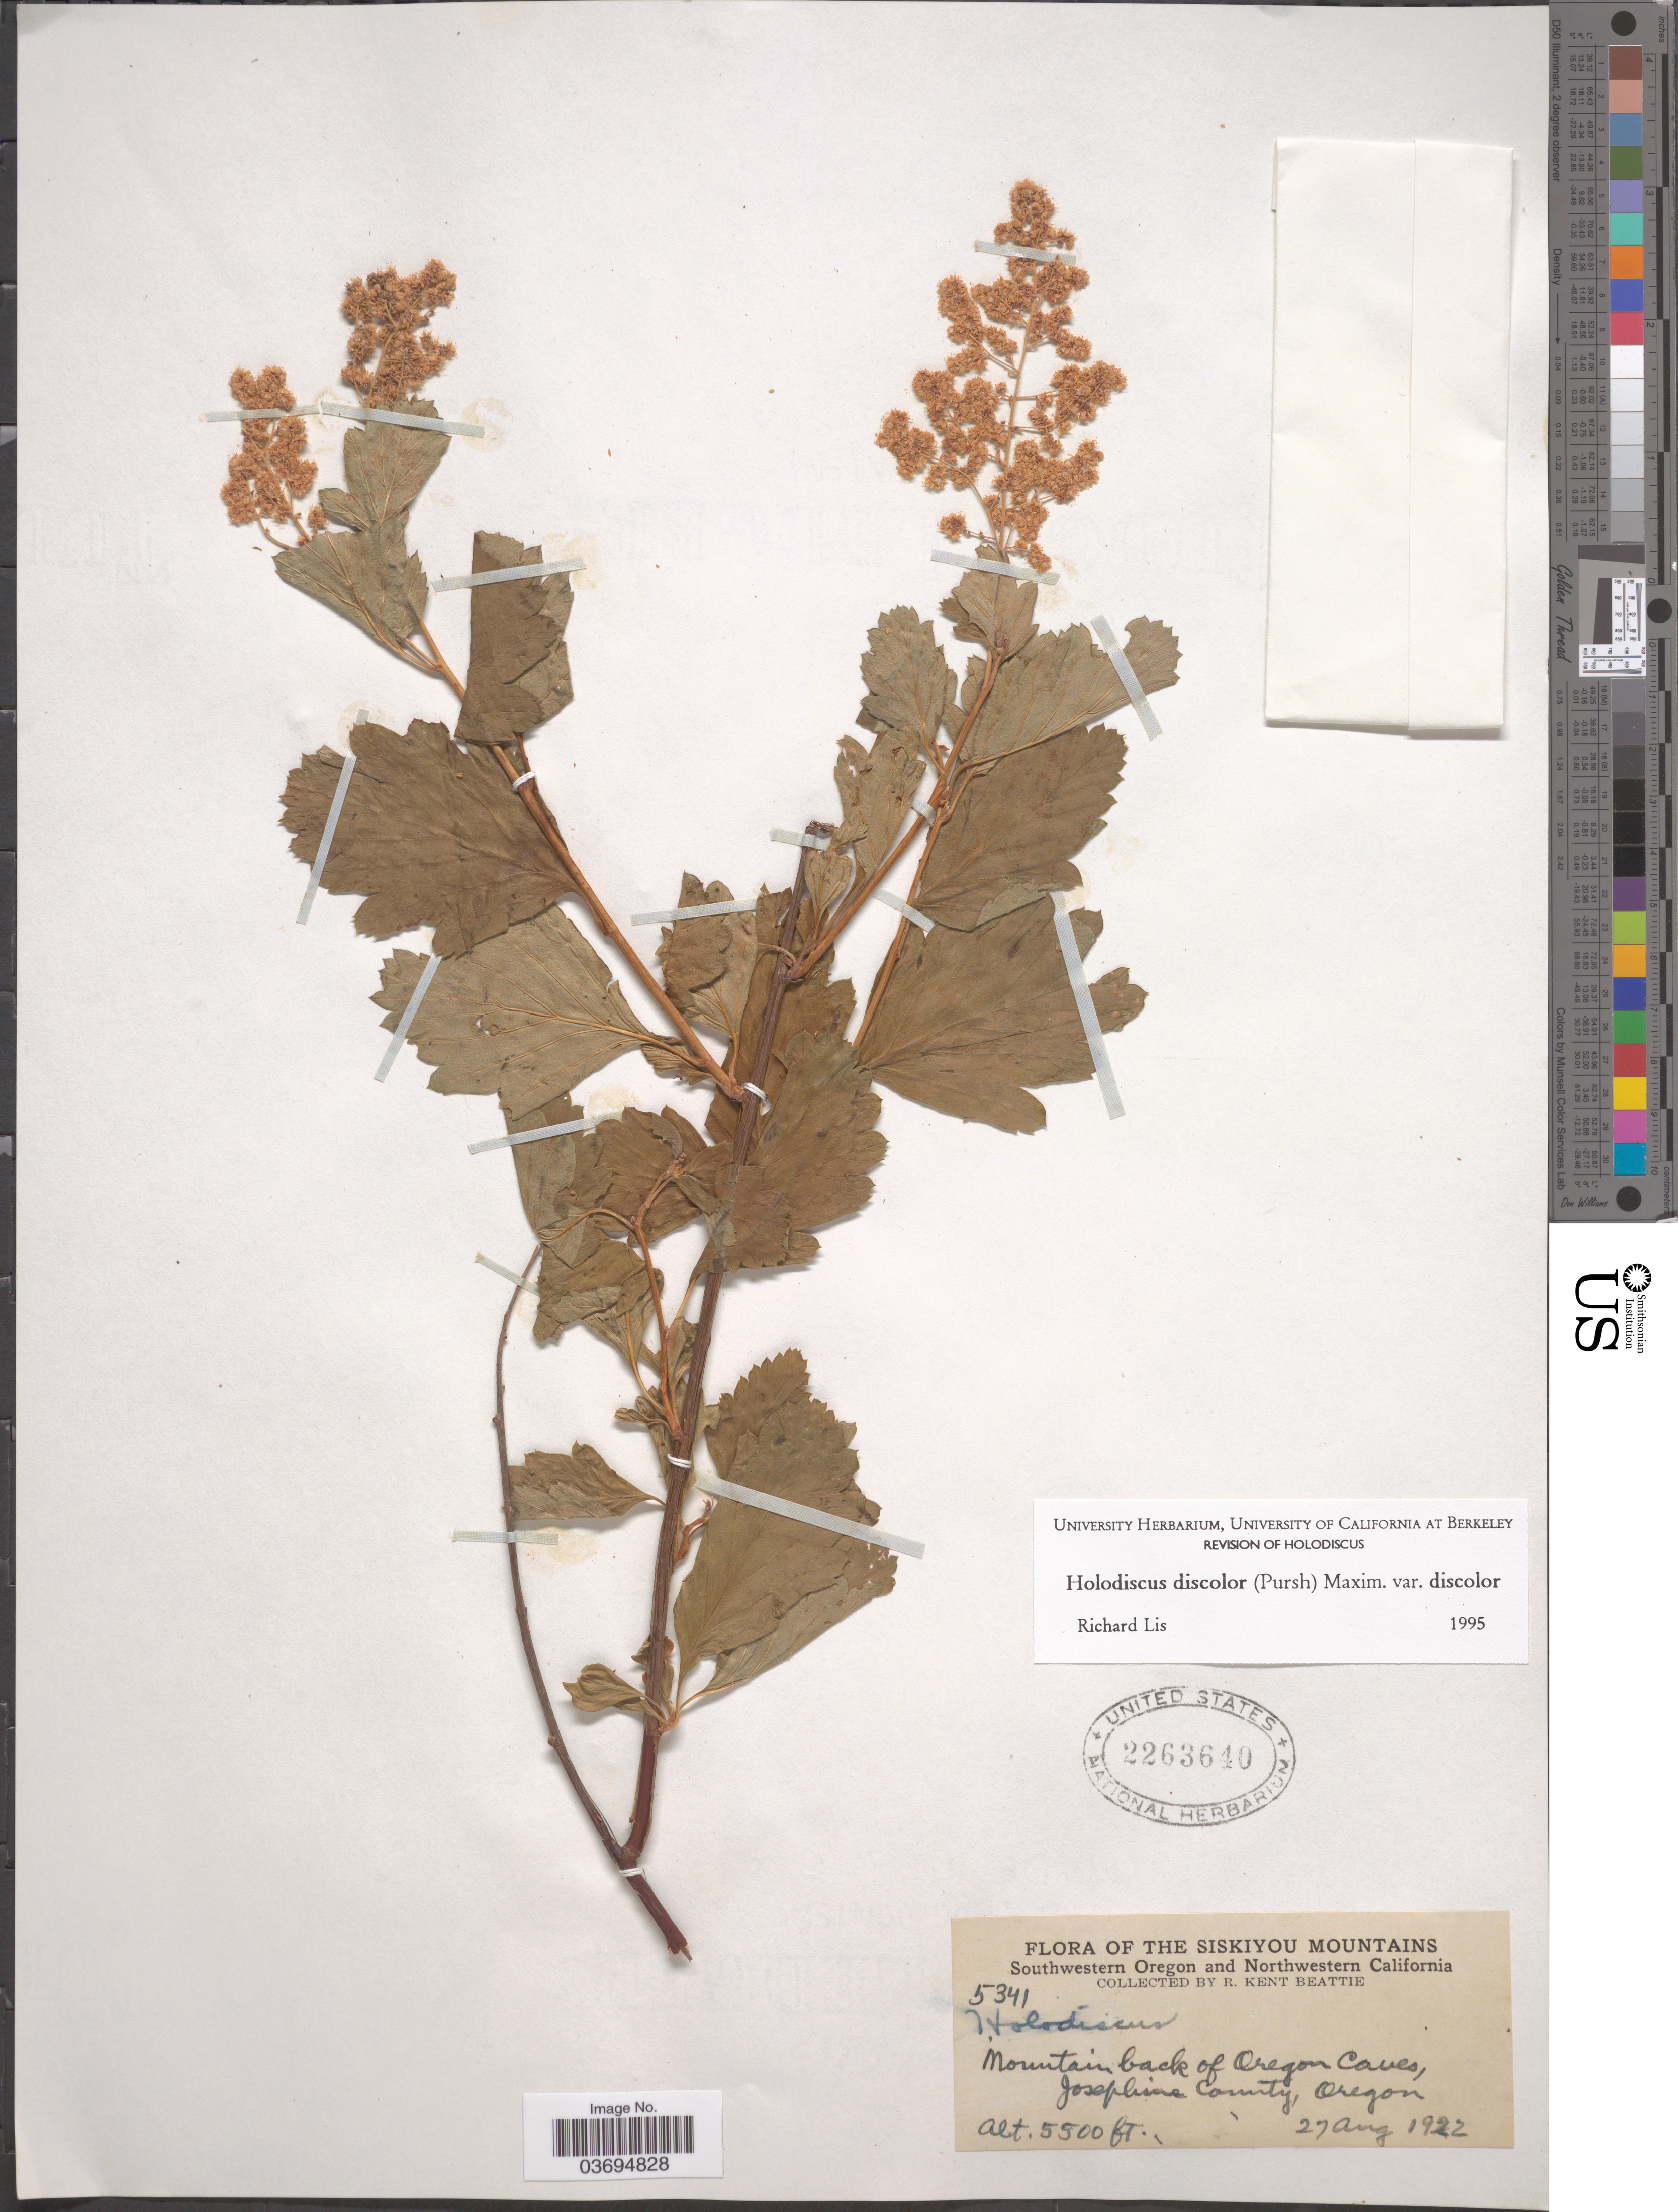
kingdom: Plantae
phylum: Tracheophyta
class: Magnoliopsida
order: Rosales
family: Rosaceae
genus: Holodiscus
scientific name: Holodiscus discolor var. discolor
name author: (Pursh) Maxim.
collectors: R. K. Beattie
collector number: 5341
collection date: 1922-08-27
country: United States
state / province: Oregon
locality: Siskiyou Mountains. Southwestern Oregon and Northwestern California. Mountain back of Oregon Caves, Josephine County.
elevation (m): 1676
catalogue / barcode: US 2263640